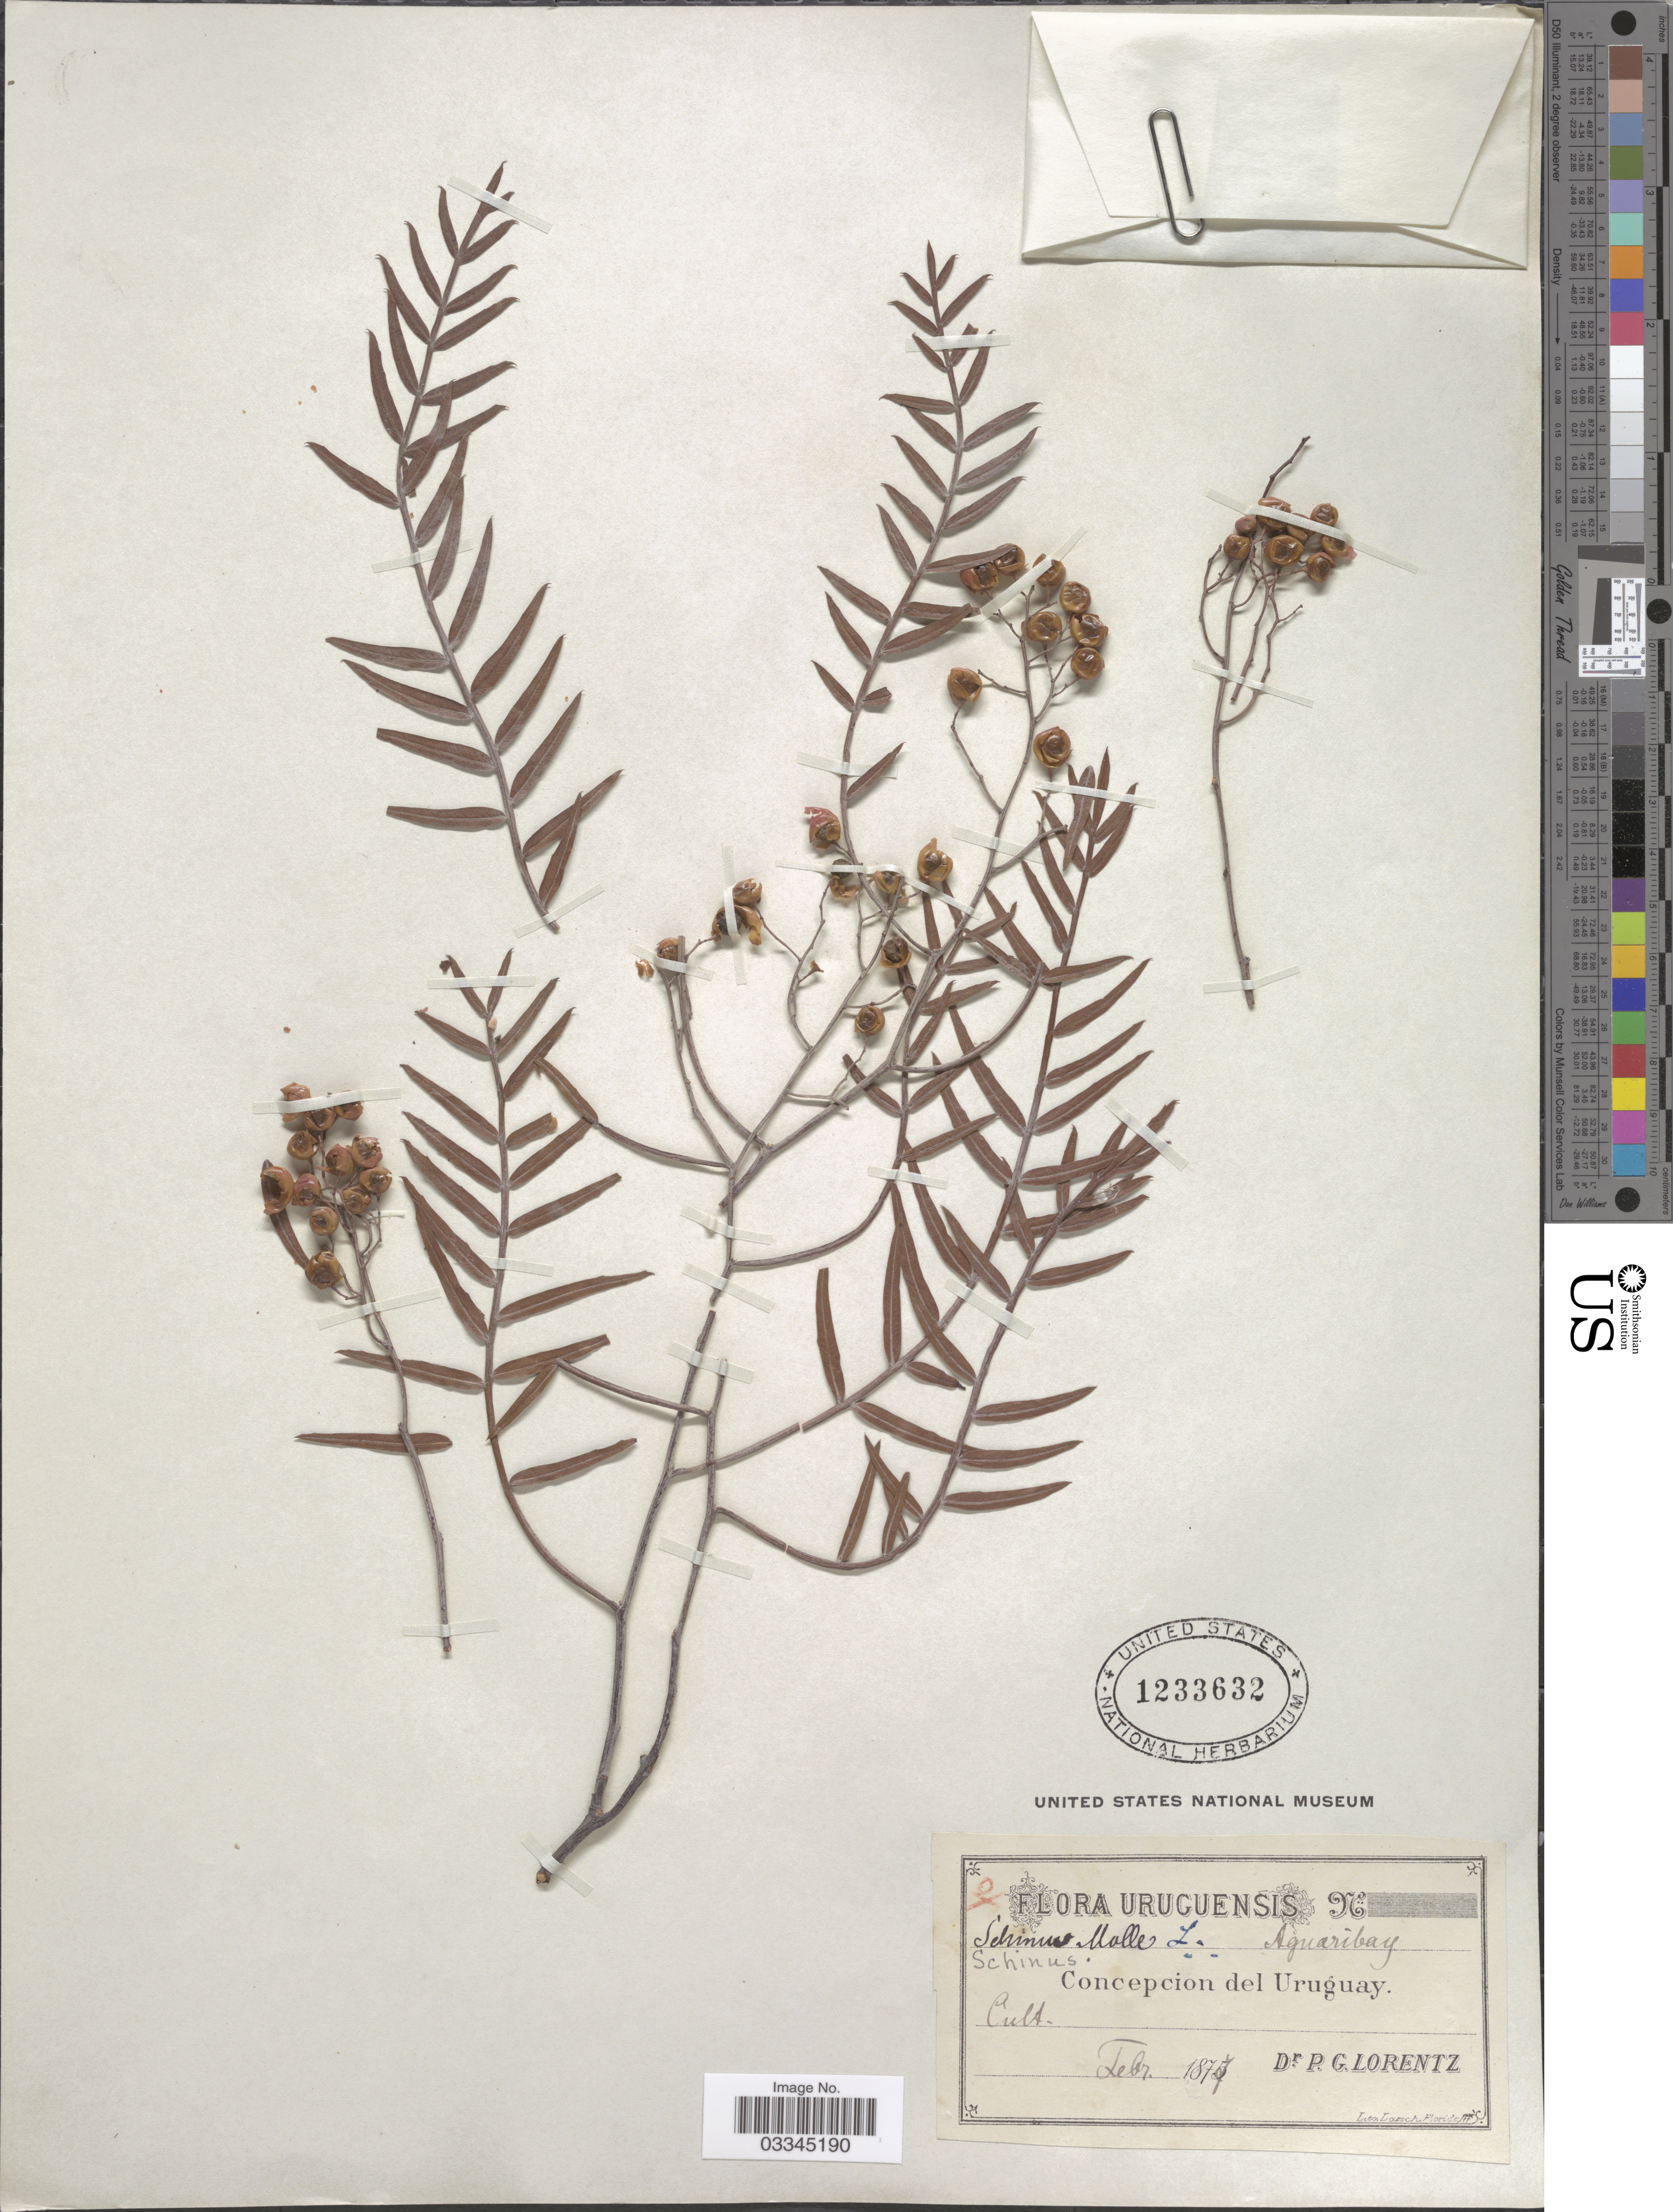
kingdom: Plantae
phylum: Tracheophyta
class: Magnoliopsida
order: Sapindales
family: Anacardiaceae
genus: Schinus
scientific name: Schinus molle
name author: L.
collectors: P. G. Lorentz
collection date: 1877-02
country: Uruguay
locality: Concepcion del Uruguay.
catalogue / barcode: US 1233632